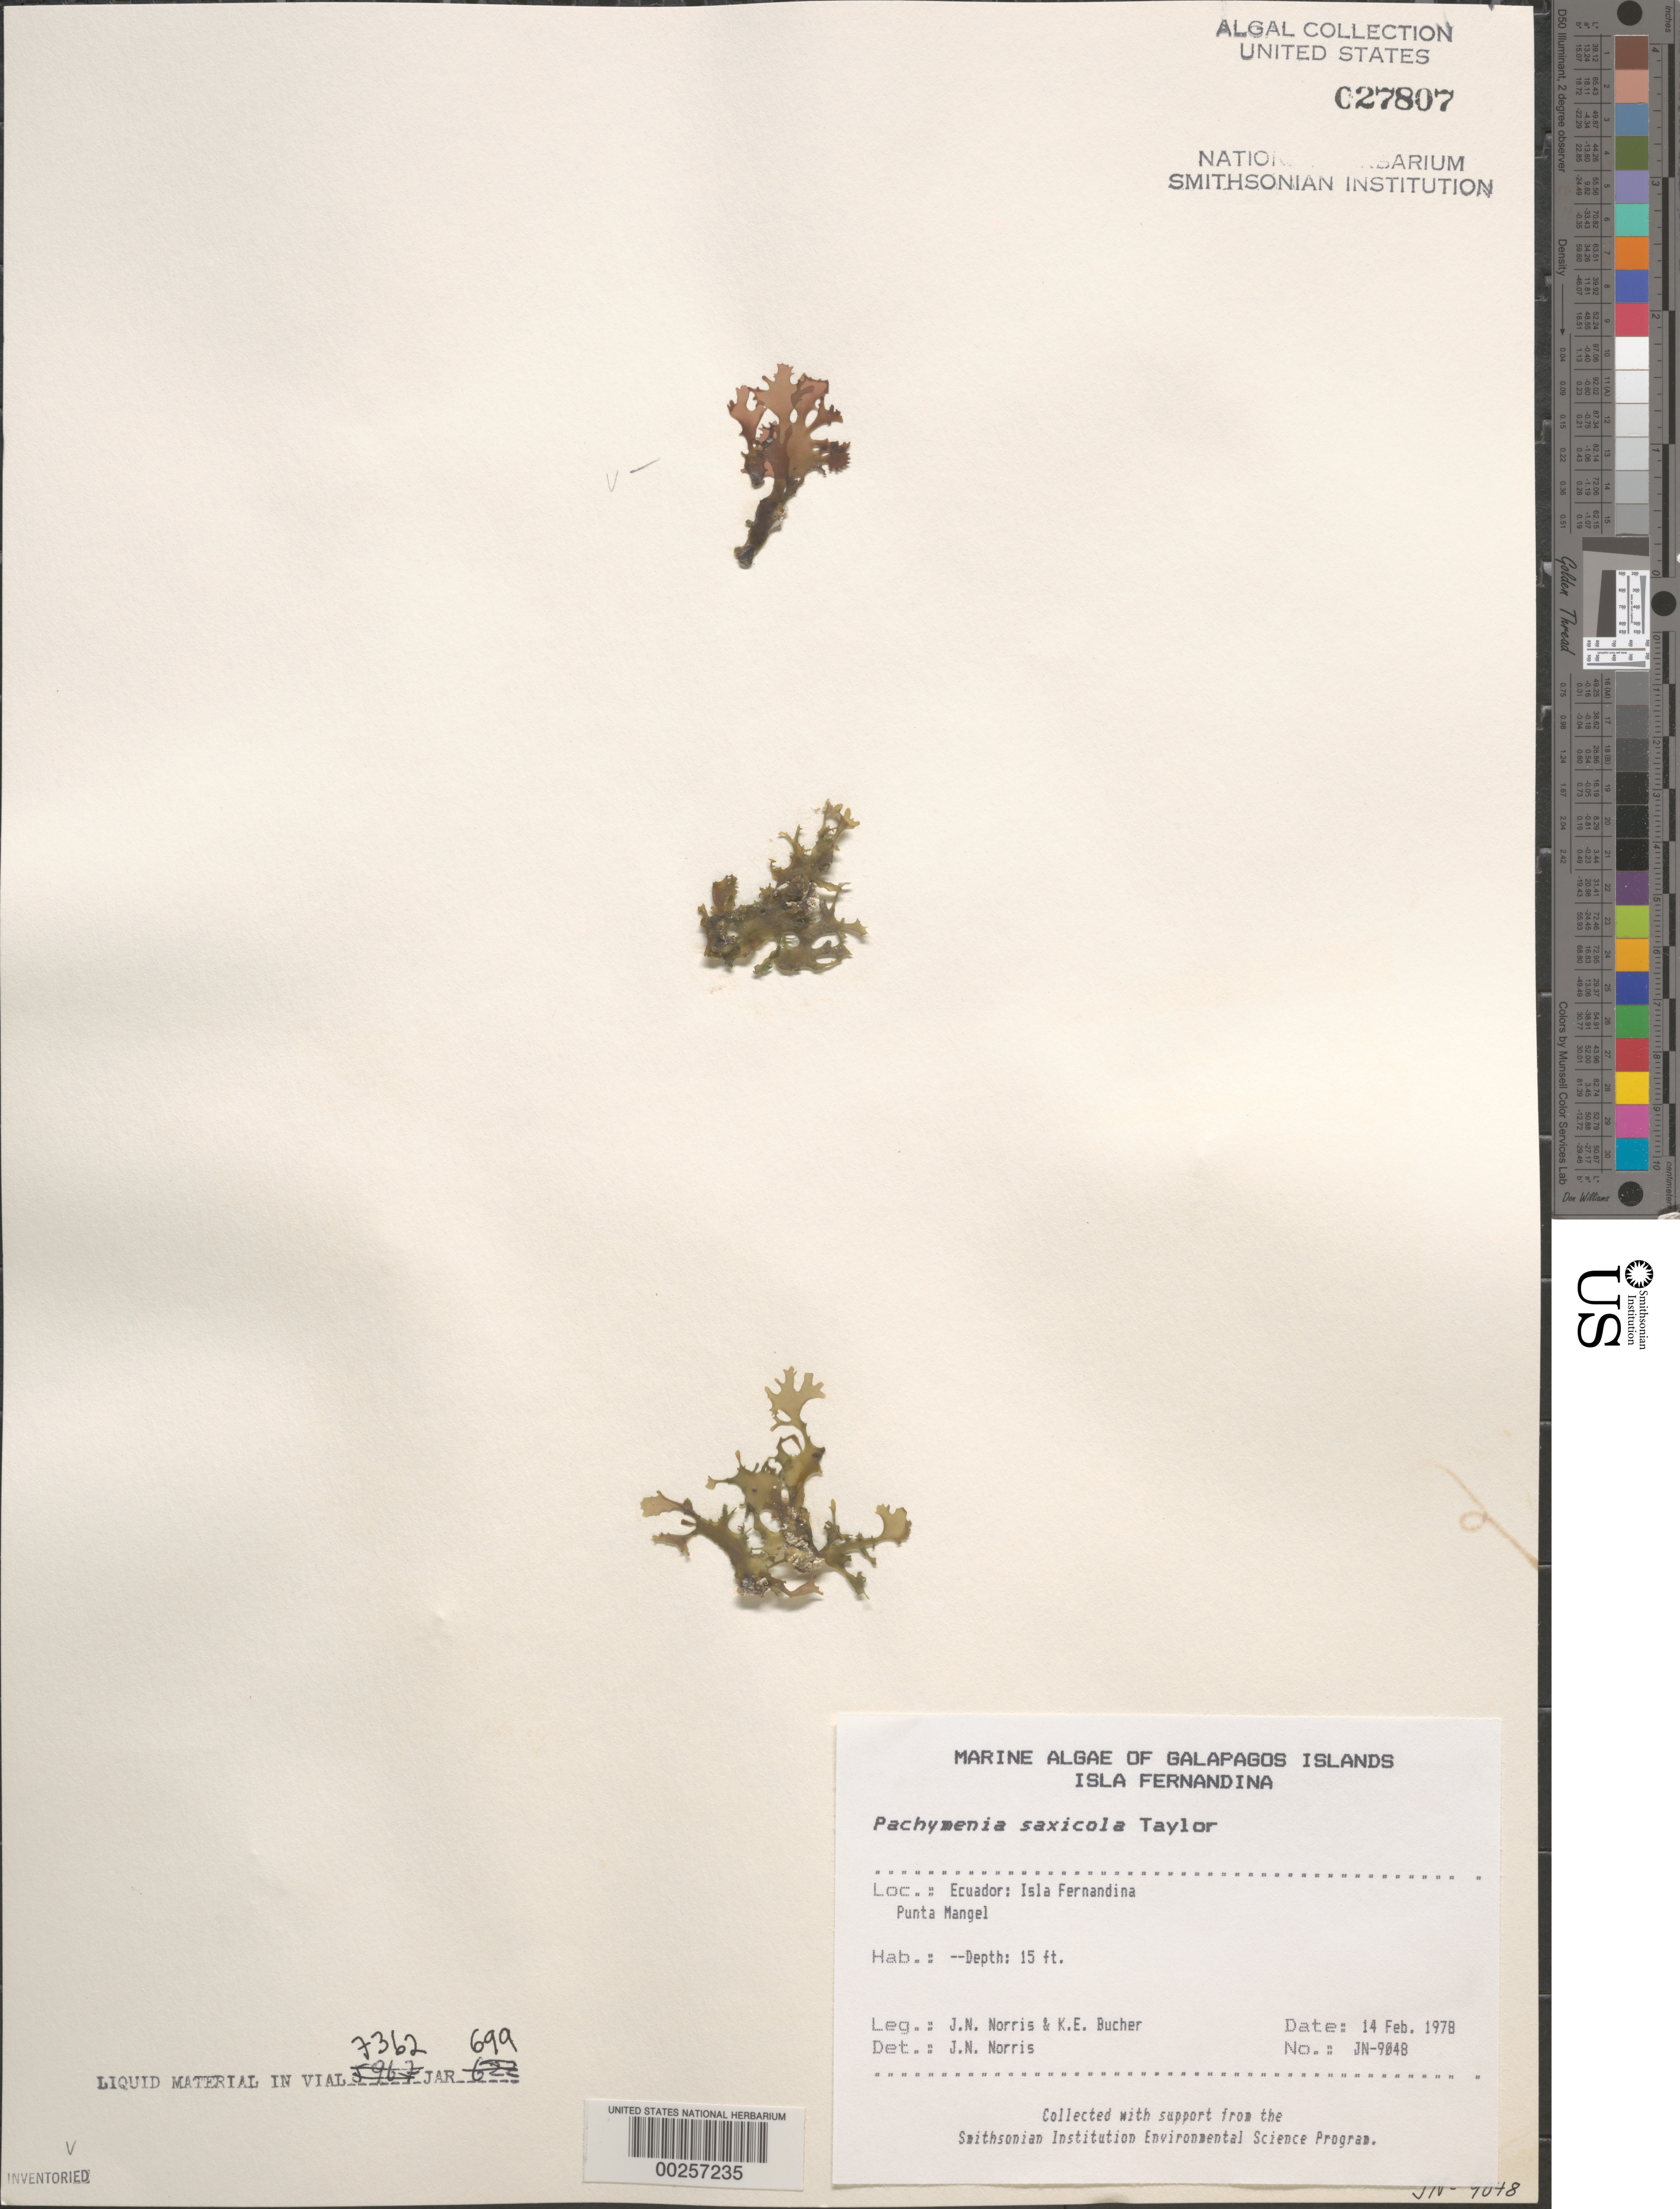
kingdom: Plantae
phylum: Rhodophyta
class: Florideophyceae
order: Halymeniales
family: Halymeniaceae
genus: Pachymenia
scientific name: Pachymenia saxicola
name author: W.R. Taylor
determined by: Norris, James N.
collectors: J. N. Norris & K. E. Bucher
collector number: JN-9048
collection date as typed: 14 Feb 1978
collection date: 1978-02-14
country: Ecuador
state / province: Colón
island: Fernandina [Narborough]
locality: Punta Mangel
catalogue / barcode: US 27807